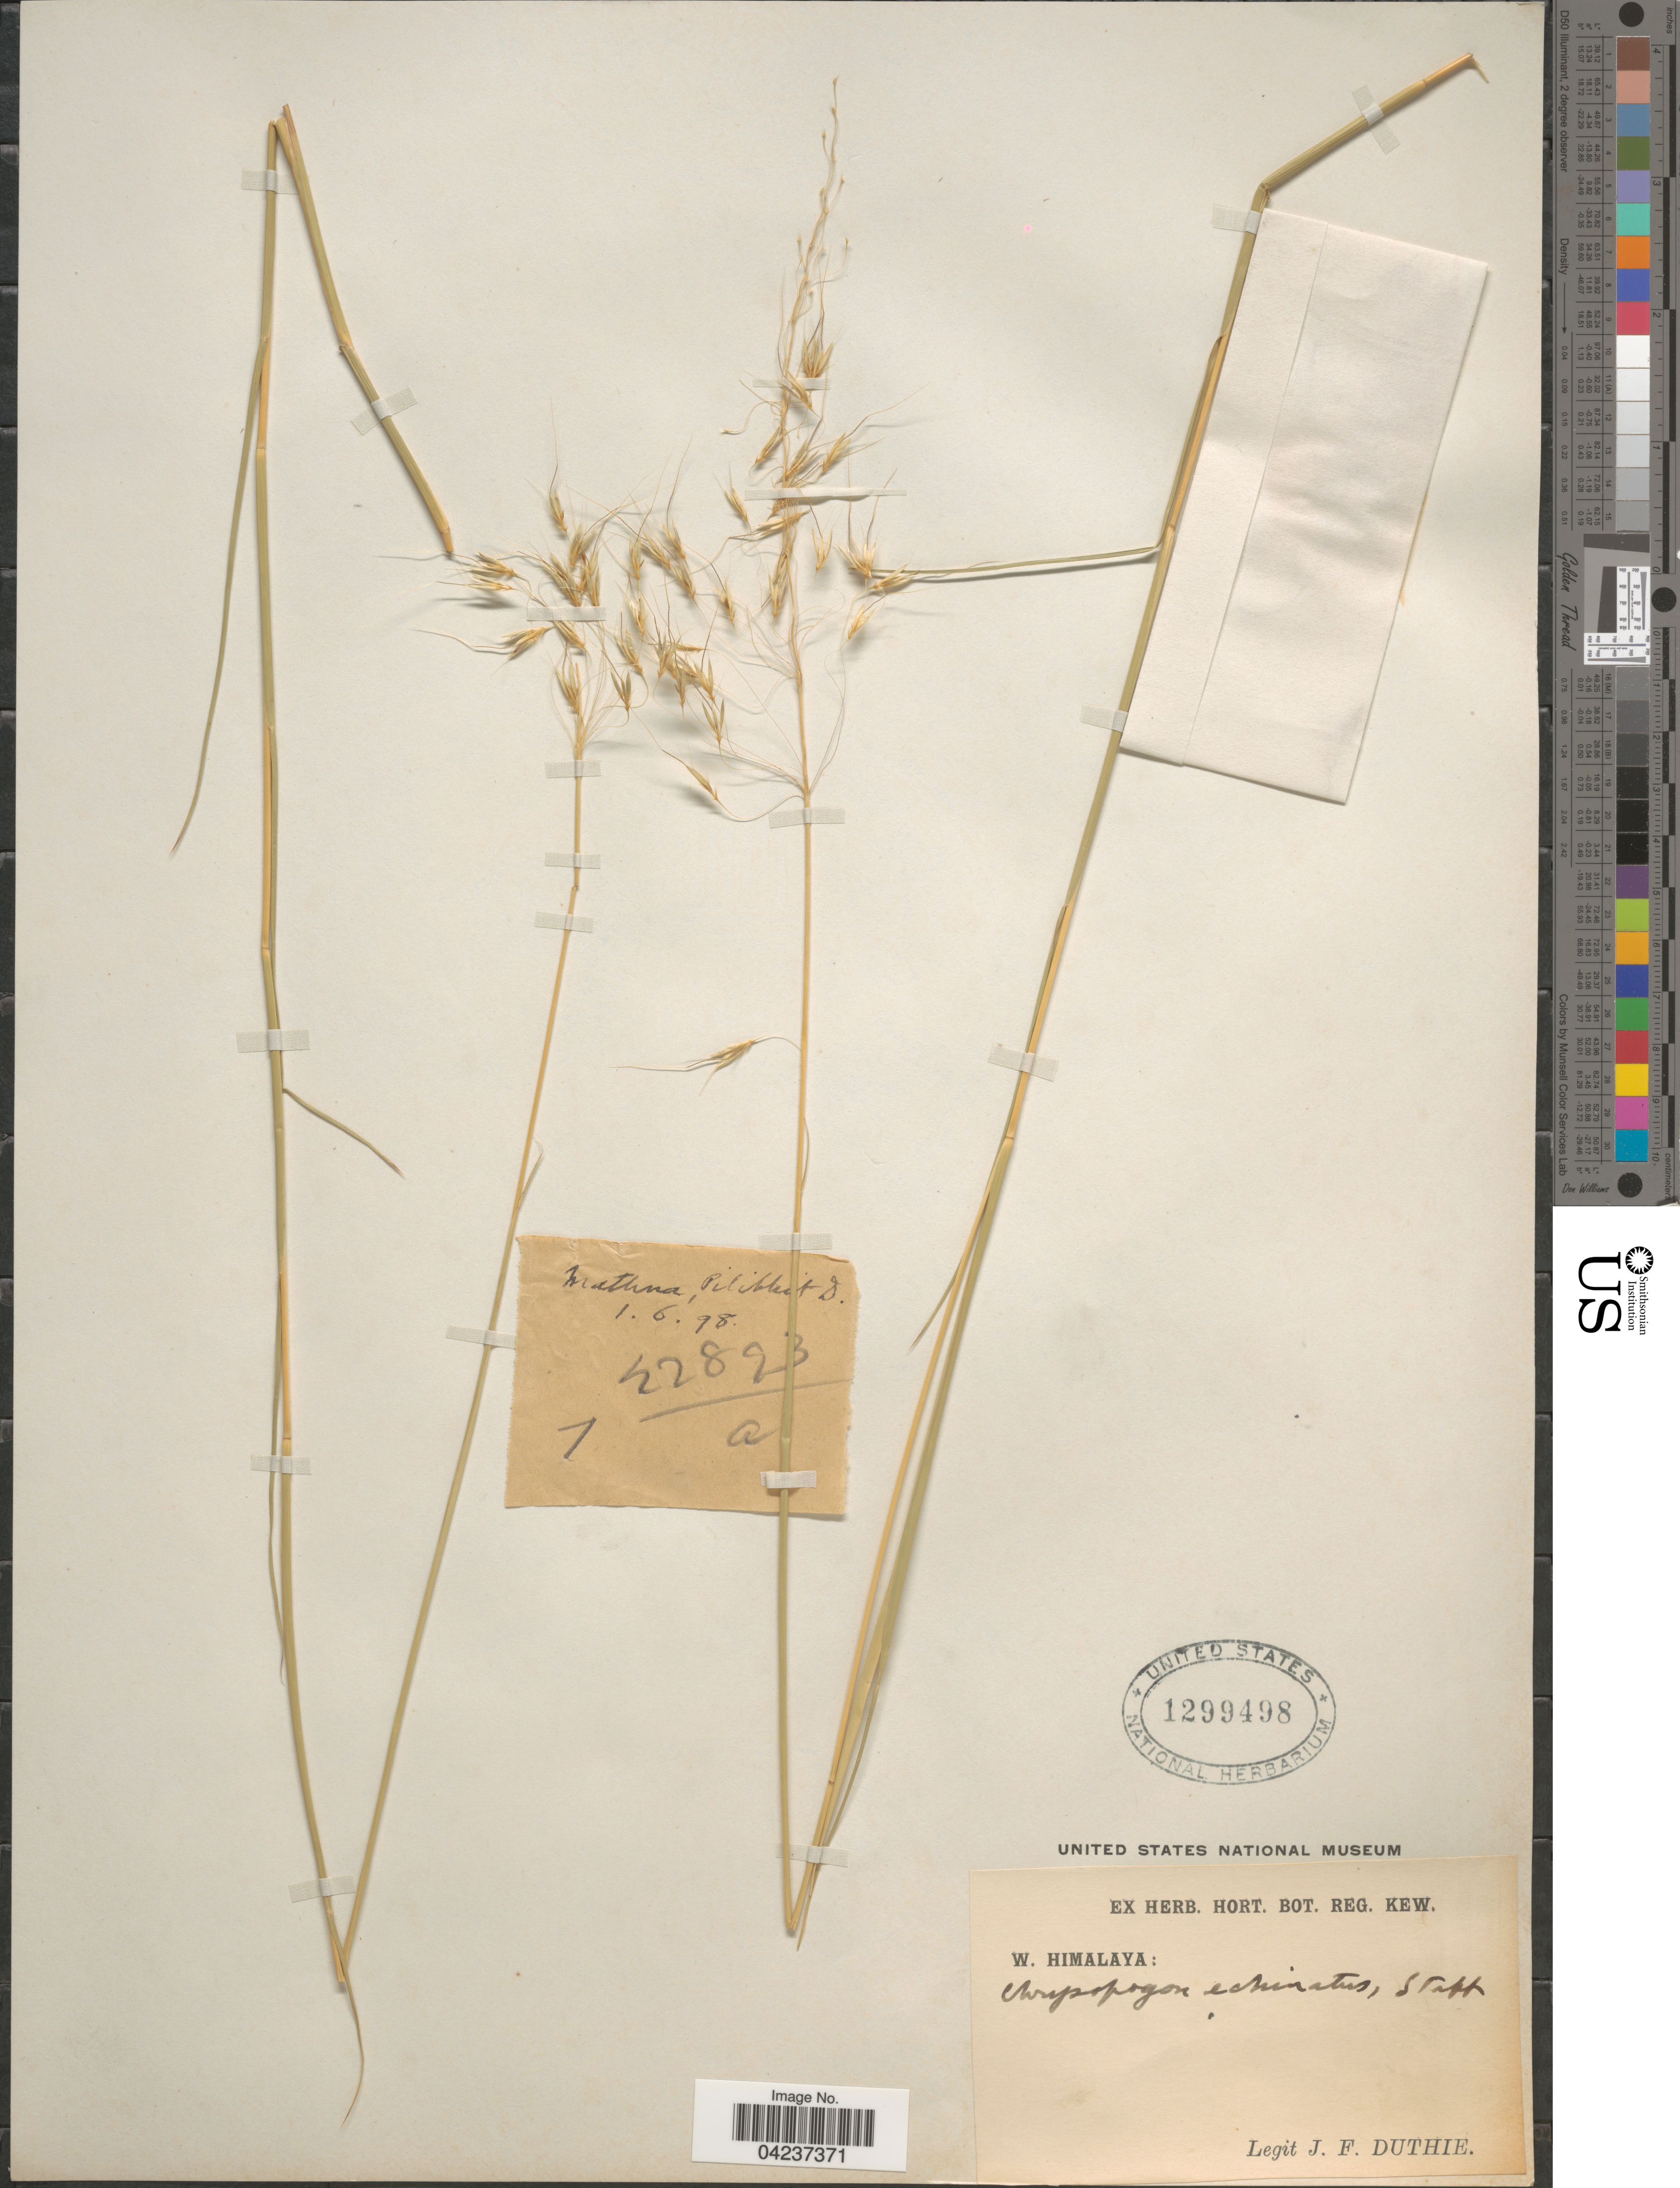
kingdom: Plantae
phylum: Tracheophyta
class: Liliopsida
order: Poales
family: Poaceae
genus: Chrysopogon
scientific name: Chrysopogon nodulibarbis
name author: (Hochst. ex Steud.) Henr.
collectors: J. F. Duthie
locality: W. Himalaya.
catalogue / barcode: US 1299498